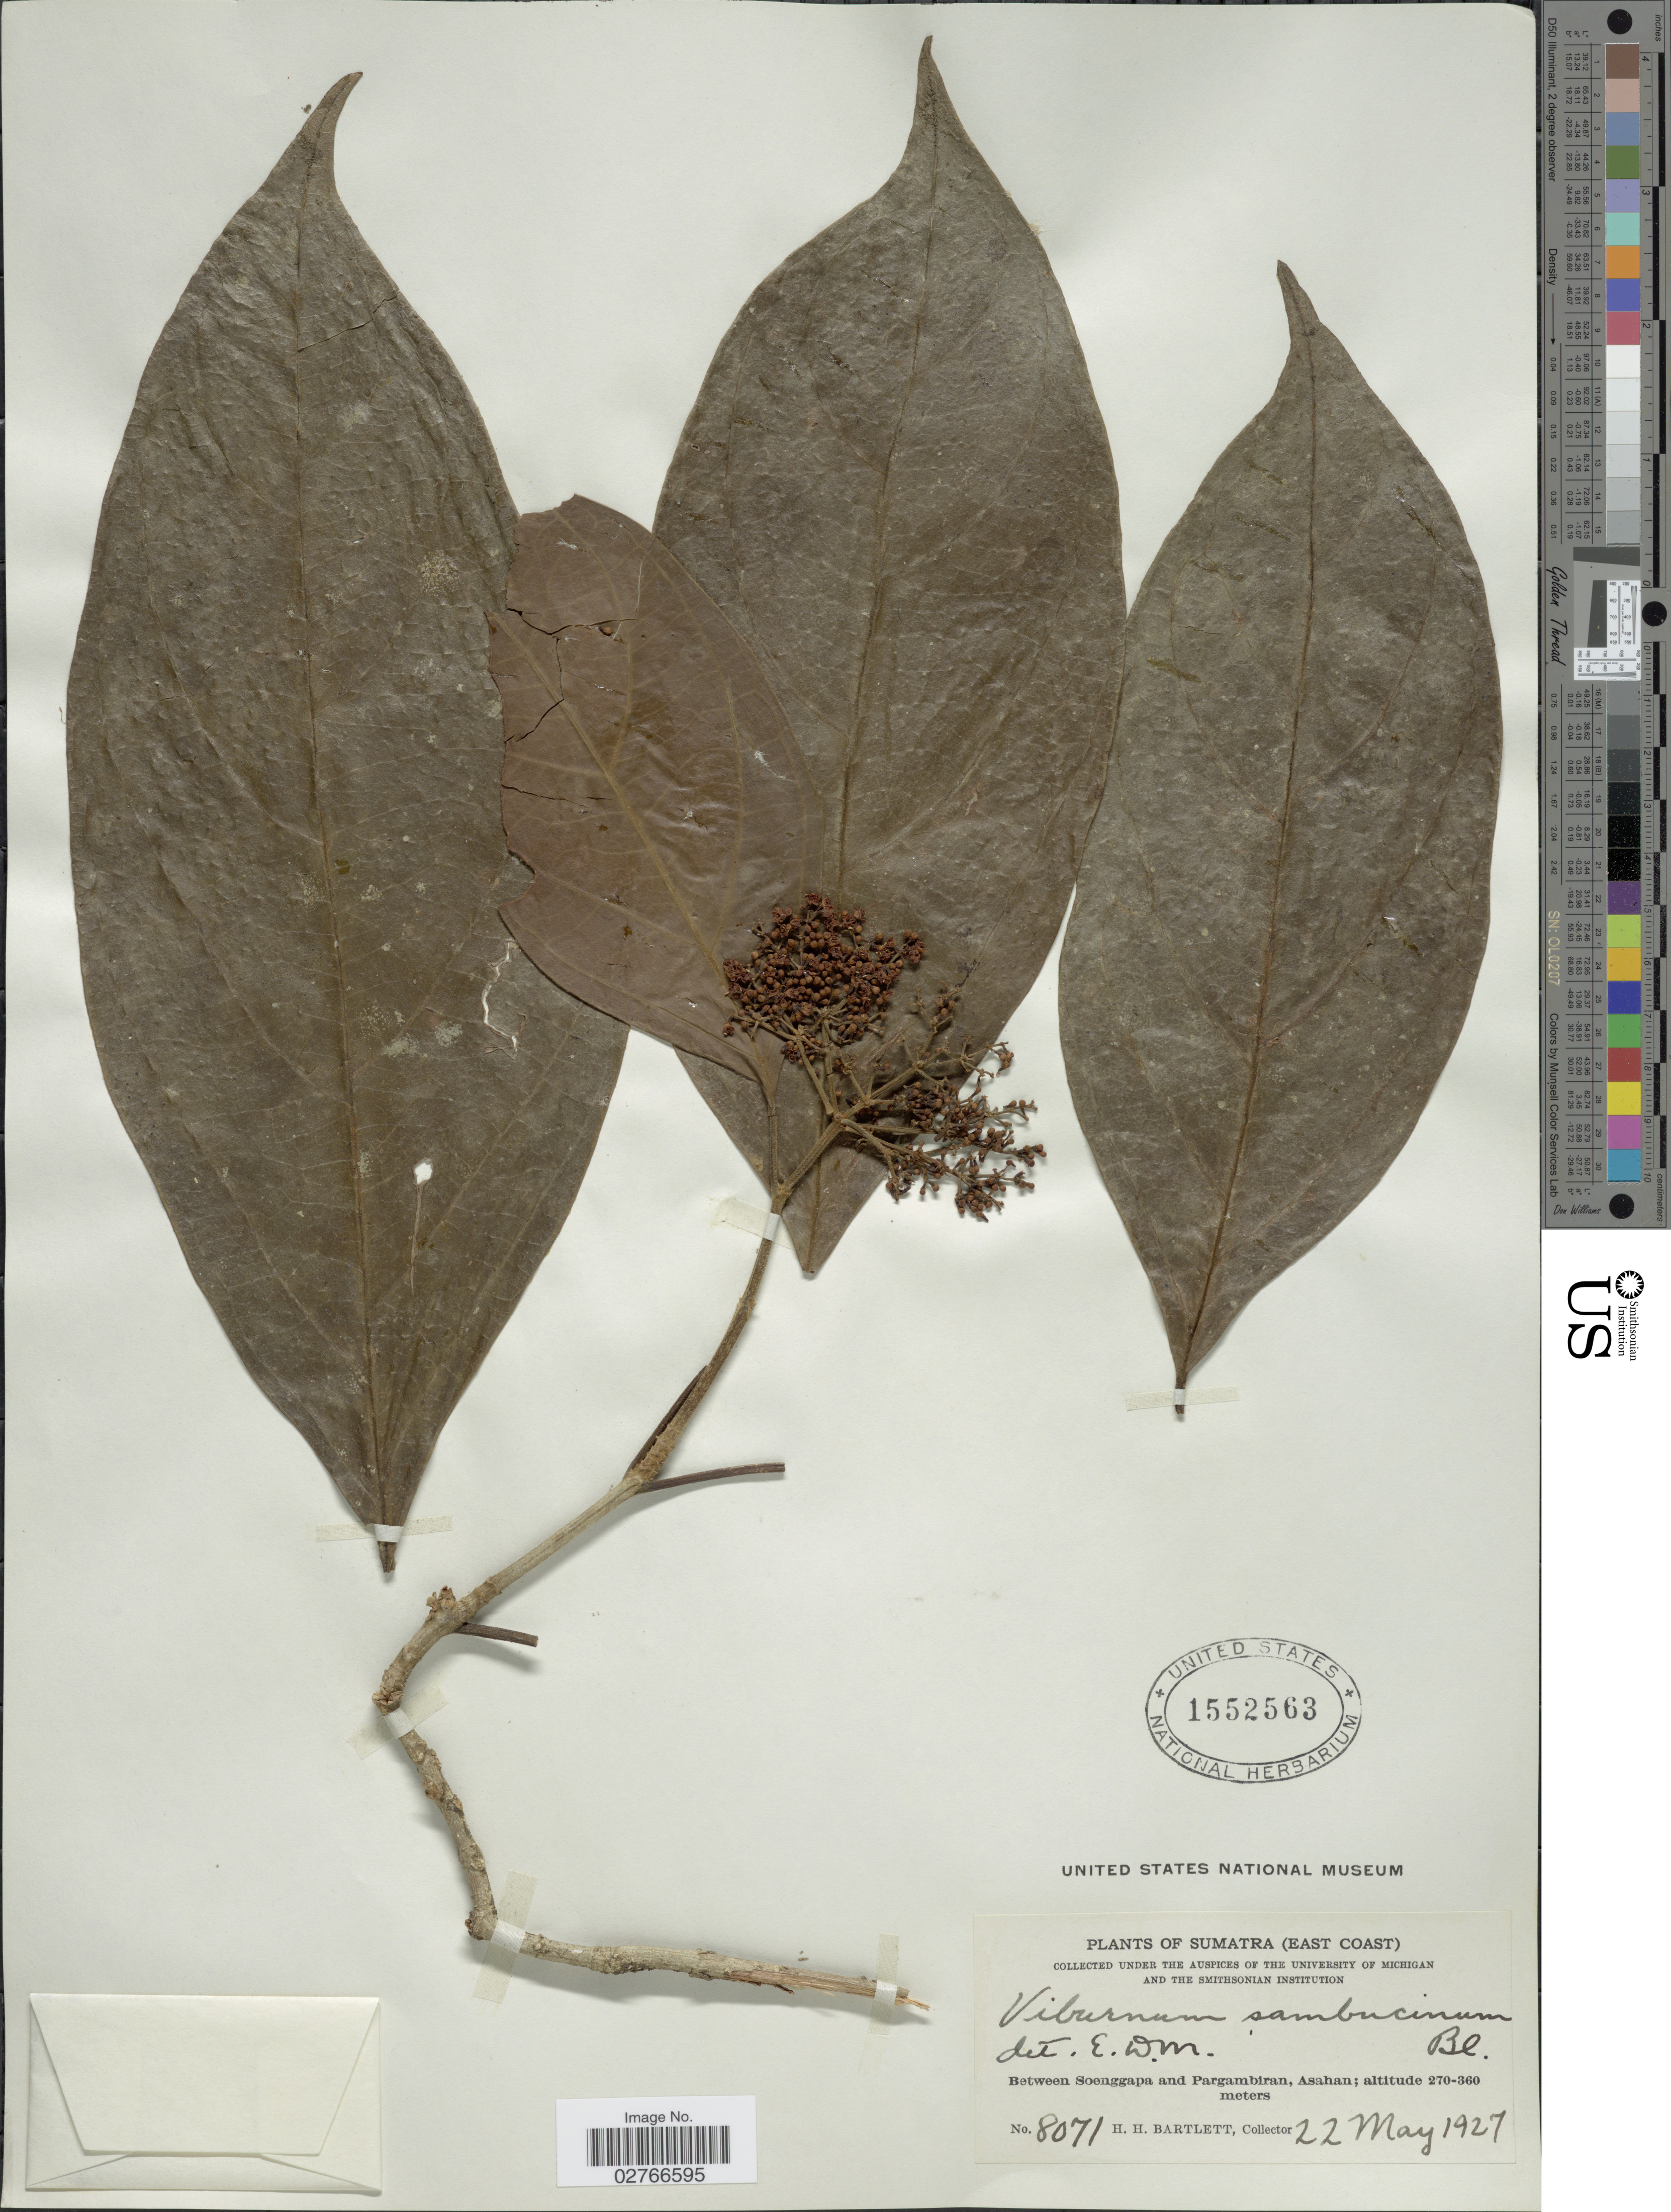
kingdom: Plantae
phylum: Tracheophyta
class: Magnoliopsida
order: Dipsacales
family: Viburnaceae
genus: Viburnum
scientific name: Viburnum sambucinum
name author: Reinw. ex Blume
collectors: H. H. Bartlett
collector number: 8071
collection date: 1927-05-22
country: Indonesia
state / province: Sumatra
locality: (East Coast). Between Soenggapa and Pargambiran, Asahan.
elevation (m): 270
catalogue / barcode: US 1552563